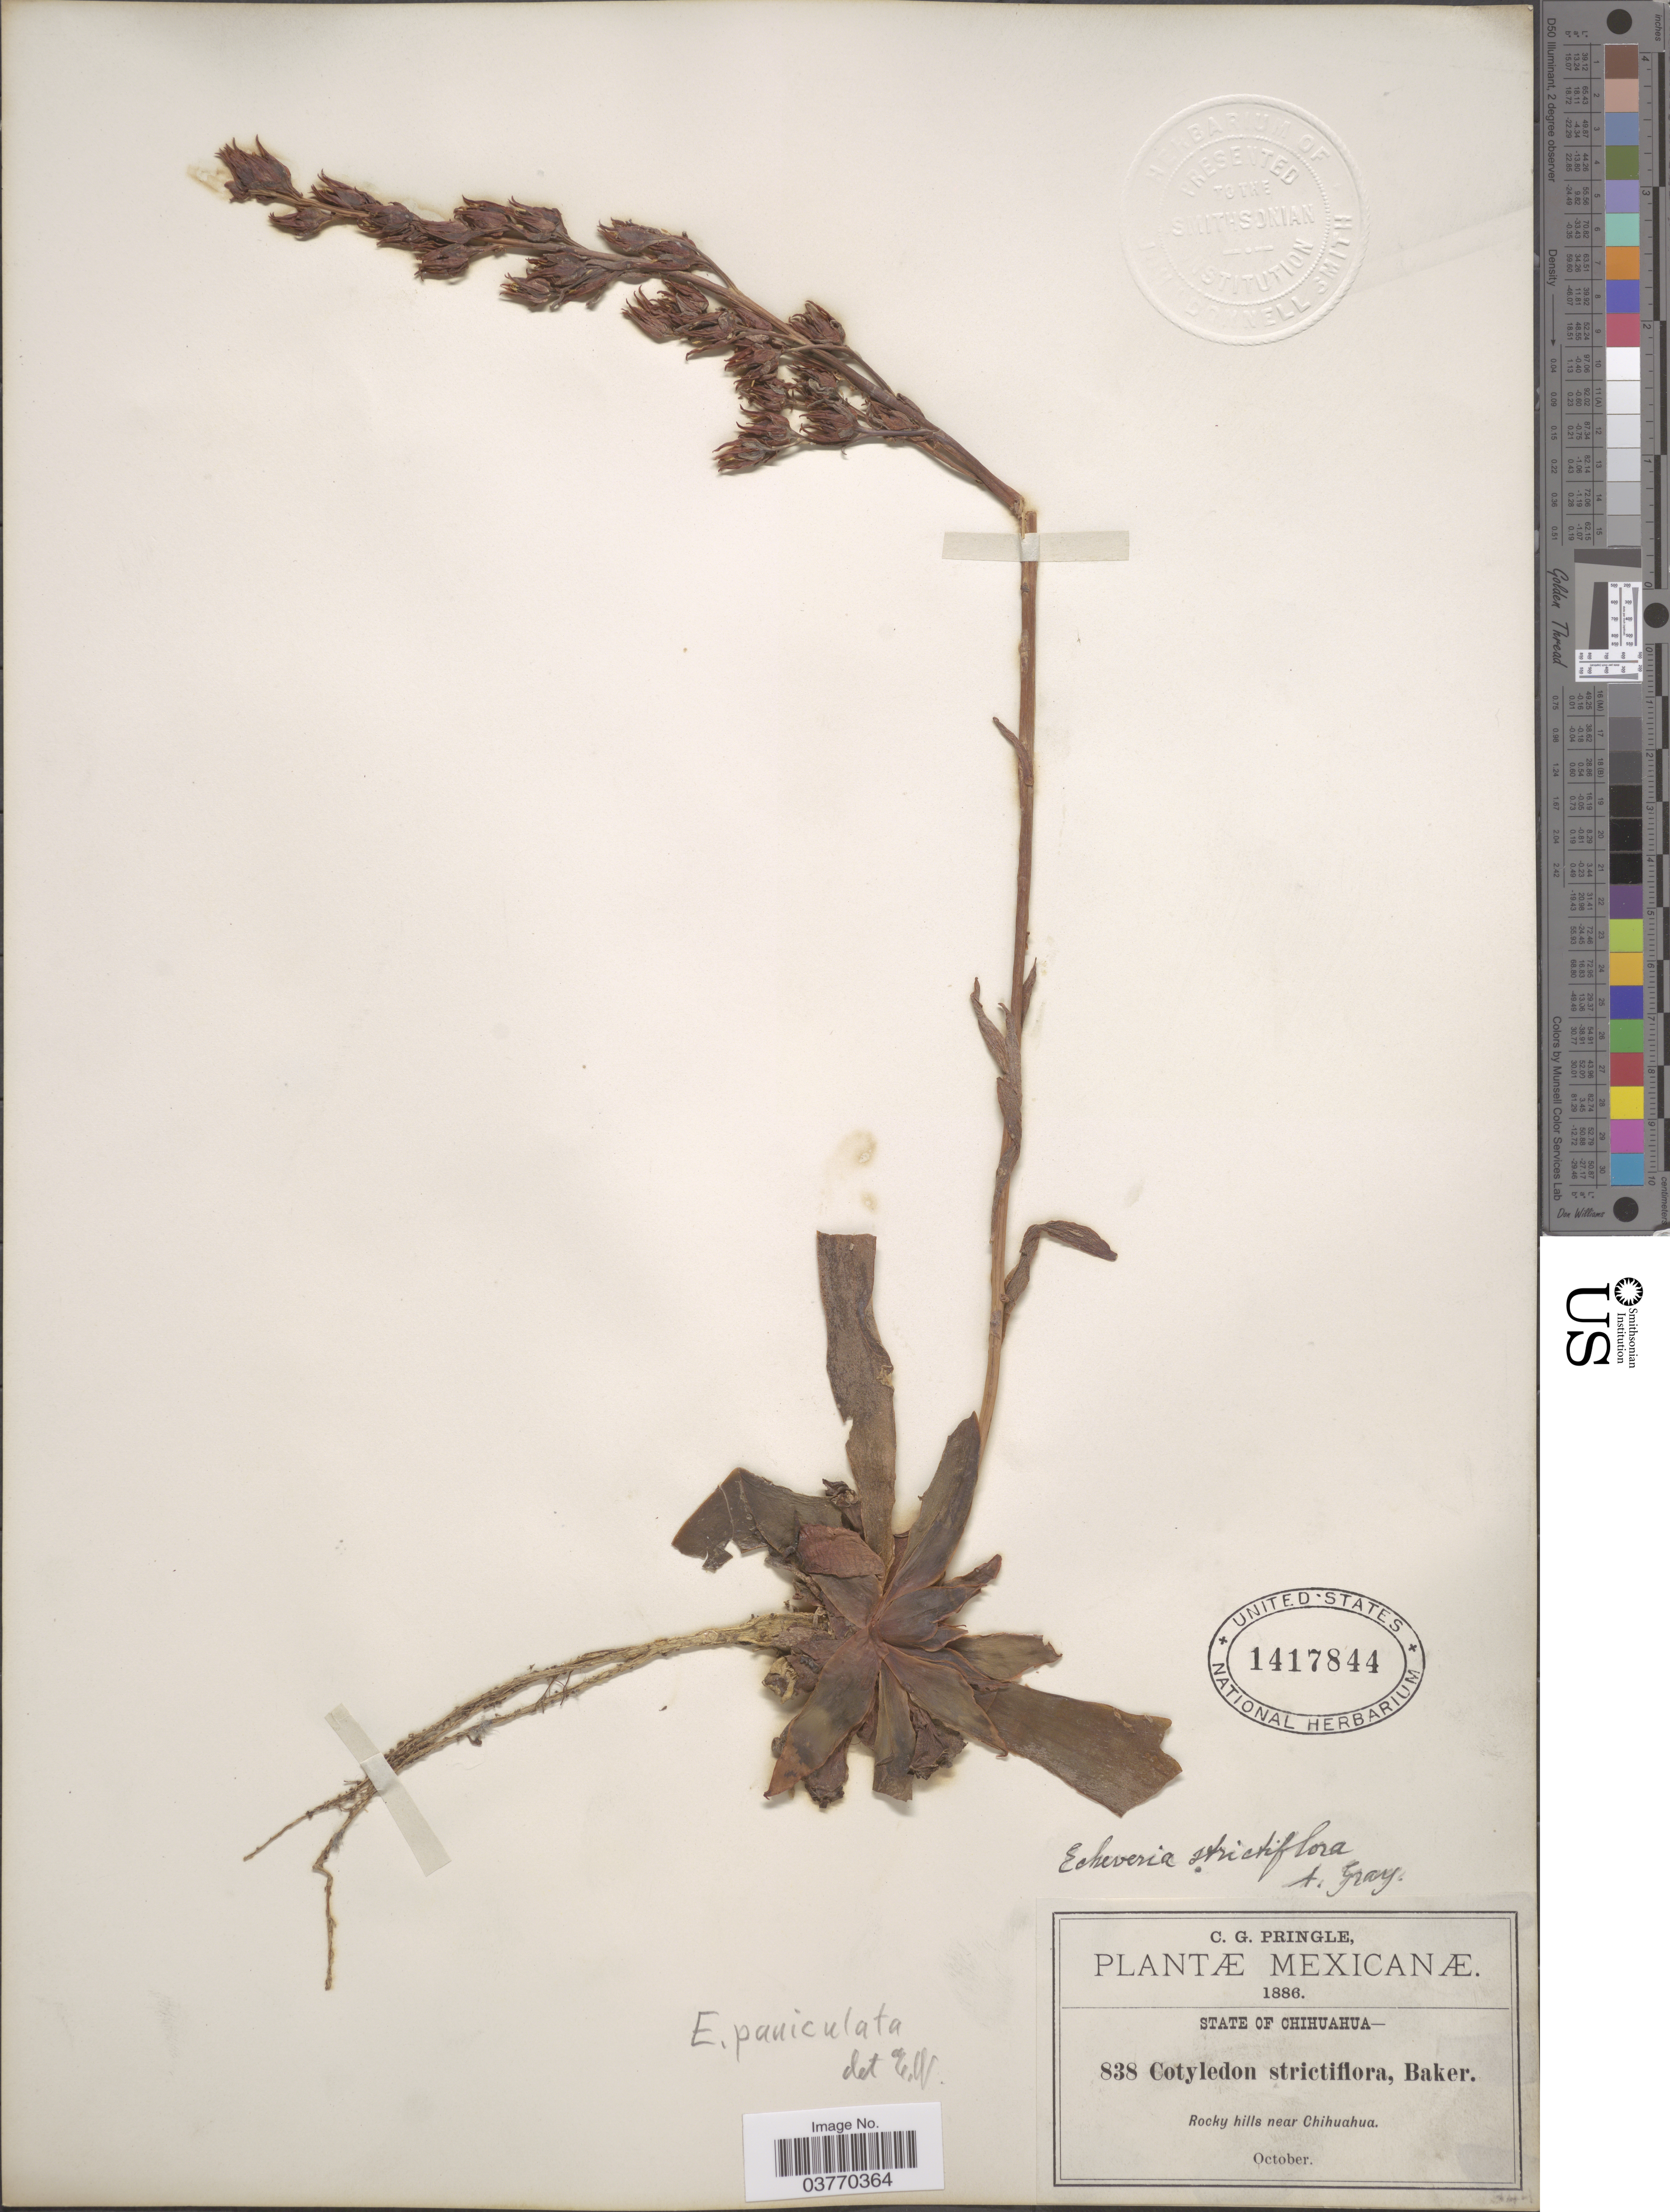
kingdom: Plantae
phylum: Tracheophyta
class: Magnoliopsida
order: Saxifragales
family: Crassulaceae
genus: Echeveria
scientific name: Echeveria paniculata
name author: A. Gray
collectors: C. G. Pringle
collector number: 838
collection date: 1886-10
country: Mexico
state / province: Chihuahua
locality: Rocky hills near Chihuahua.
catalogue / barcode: US 1417844